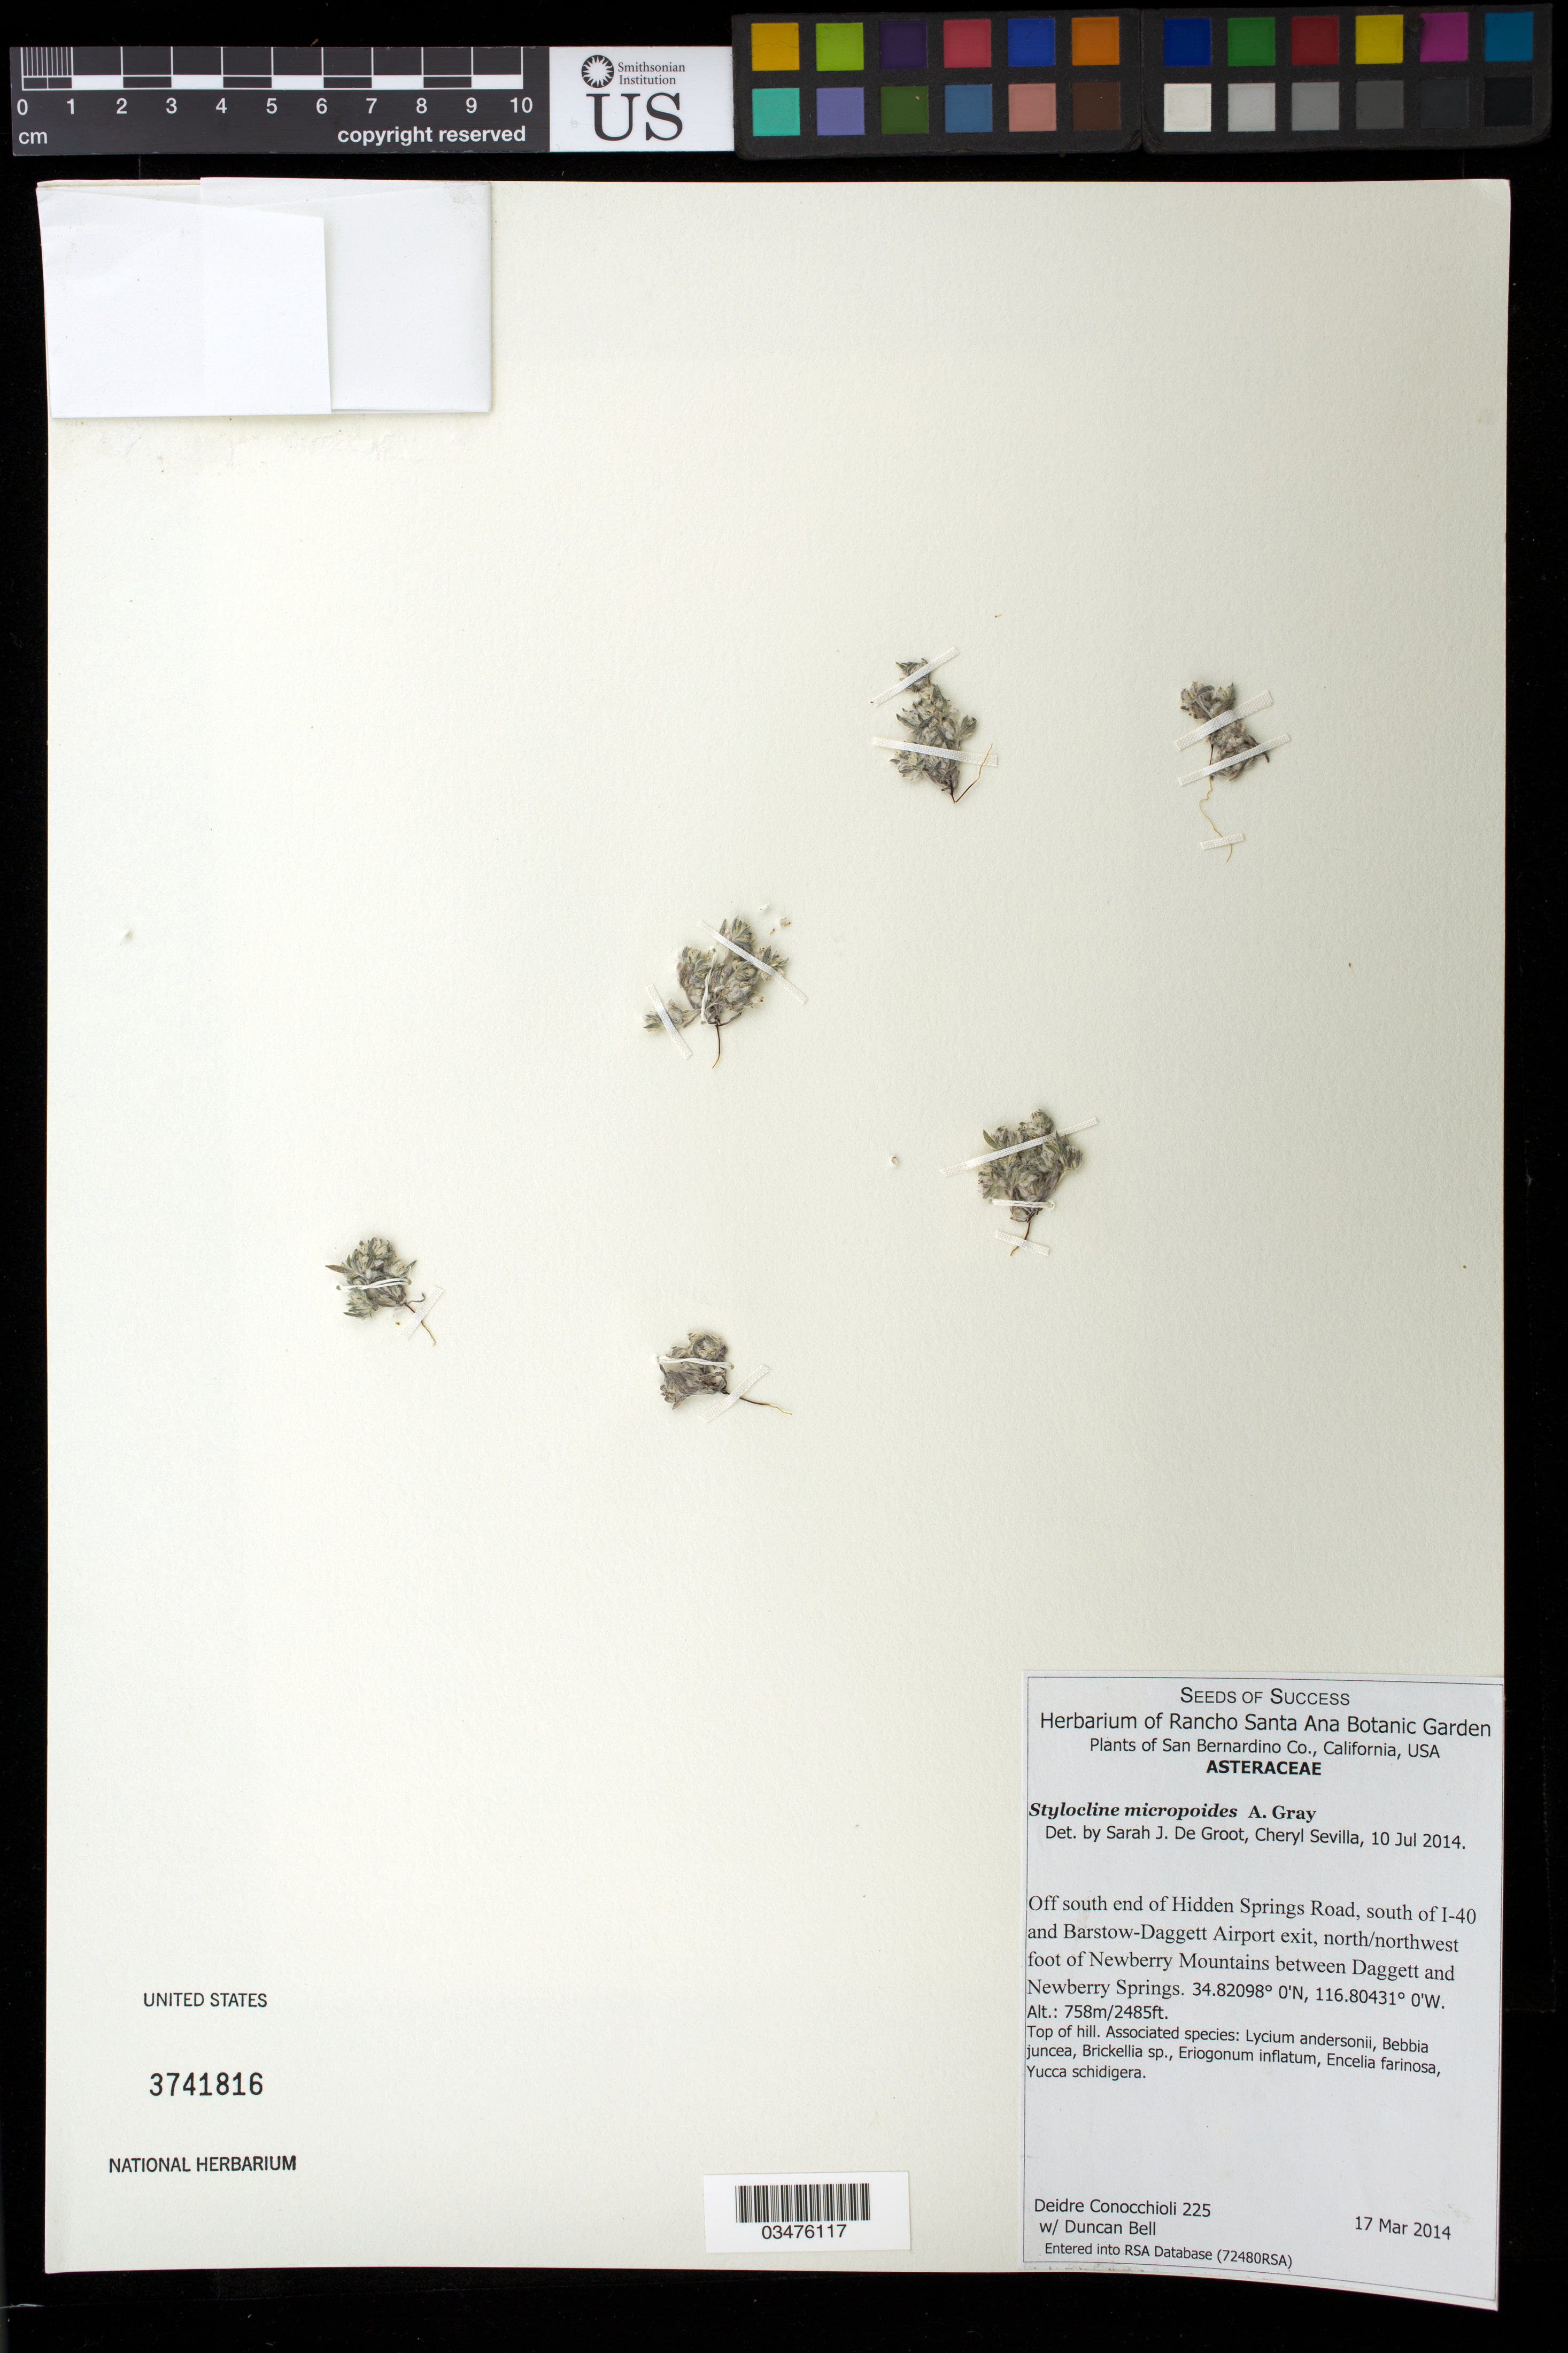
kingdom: Plantae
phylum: Tracheophyta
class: Magnoliopsida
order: Asterales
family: Asteraceae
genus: Stylocline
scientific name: Stylocline micropoides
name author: A. Gray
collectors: D. Conocchioli & D. S. Bell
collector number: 225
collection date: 2014-03-17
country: United States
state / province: California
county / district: San Bernardino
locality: Off south end of Hidden Springs Road, S of I-40 and Barstow-Daggett Airport exit, NNW foot of Newberry Mts between Daggett and Newberry Springs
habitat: Top of hill. With Bebbia juncea, Encelia farinosa, ect.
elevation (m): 757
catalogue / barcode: US 3741816